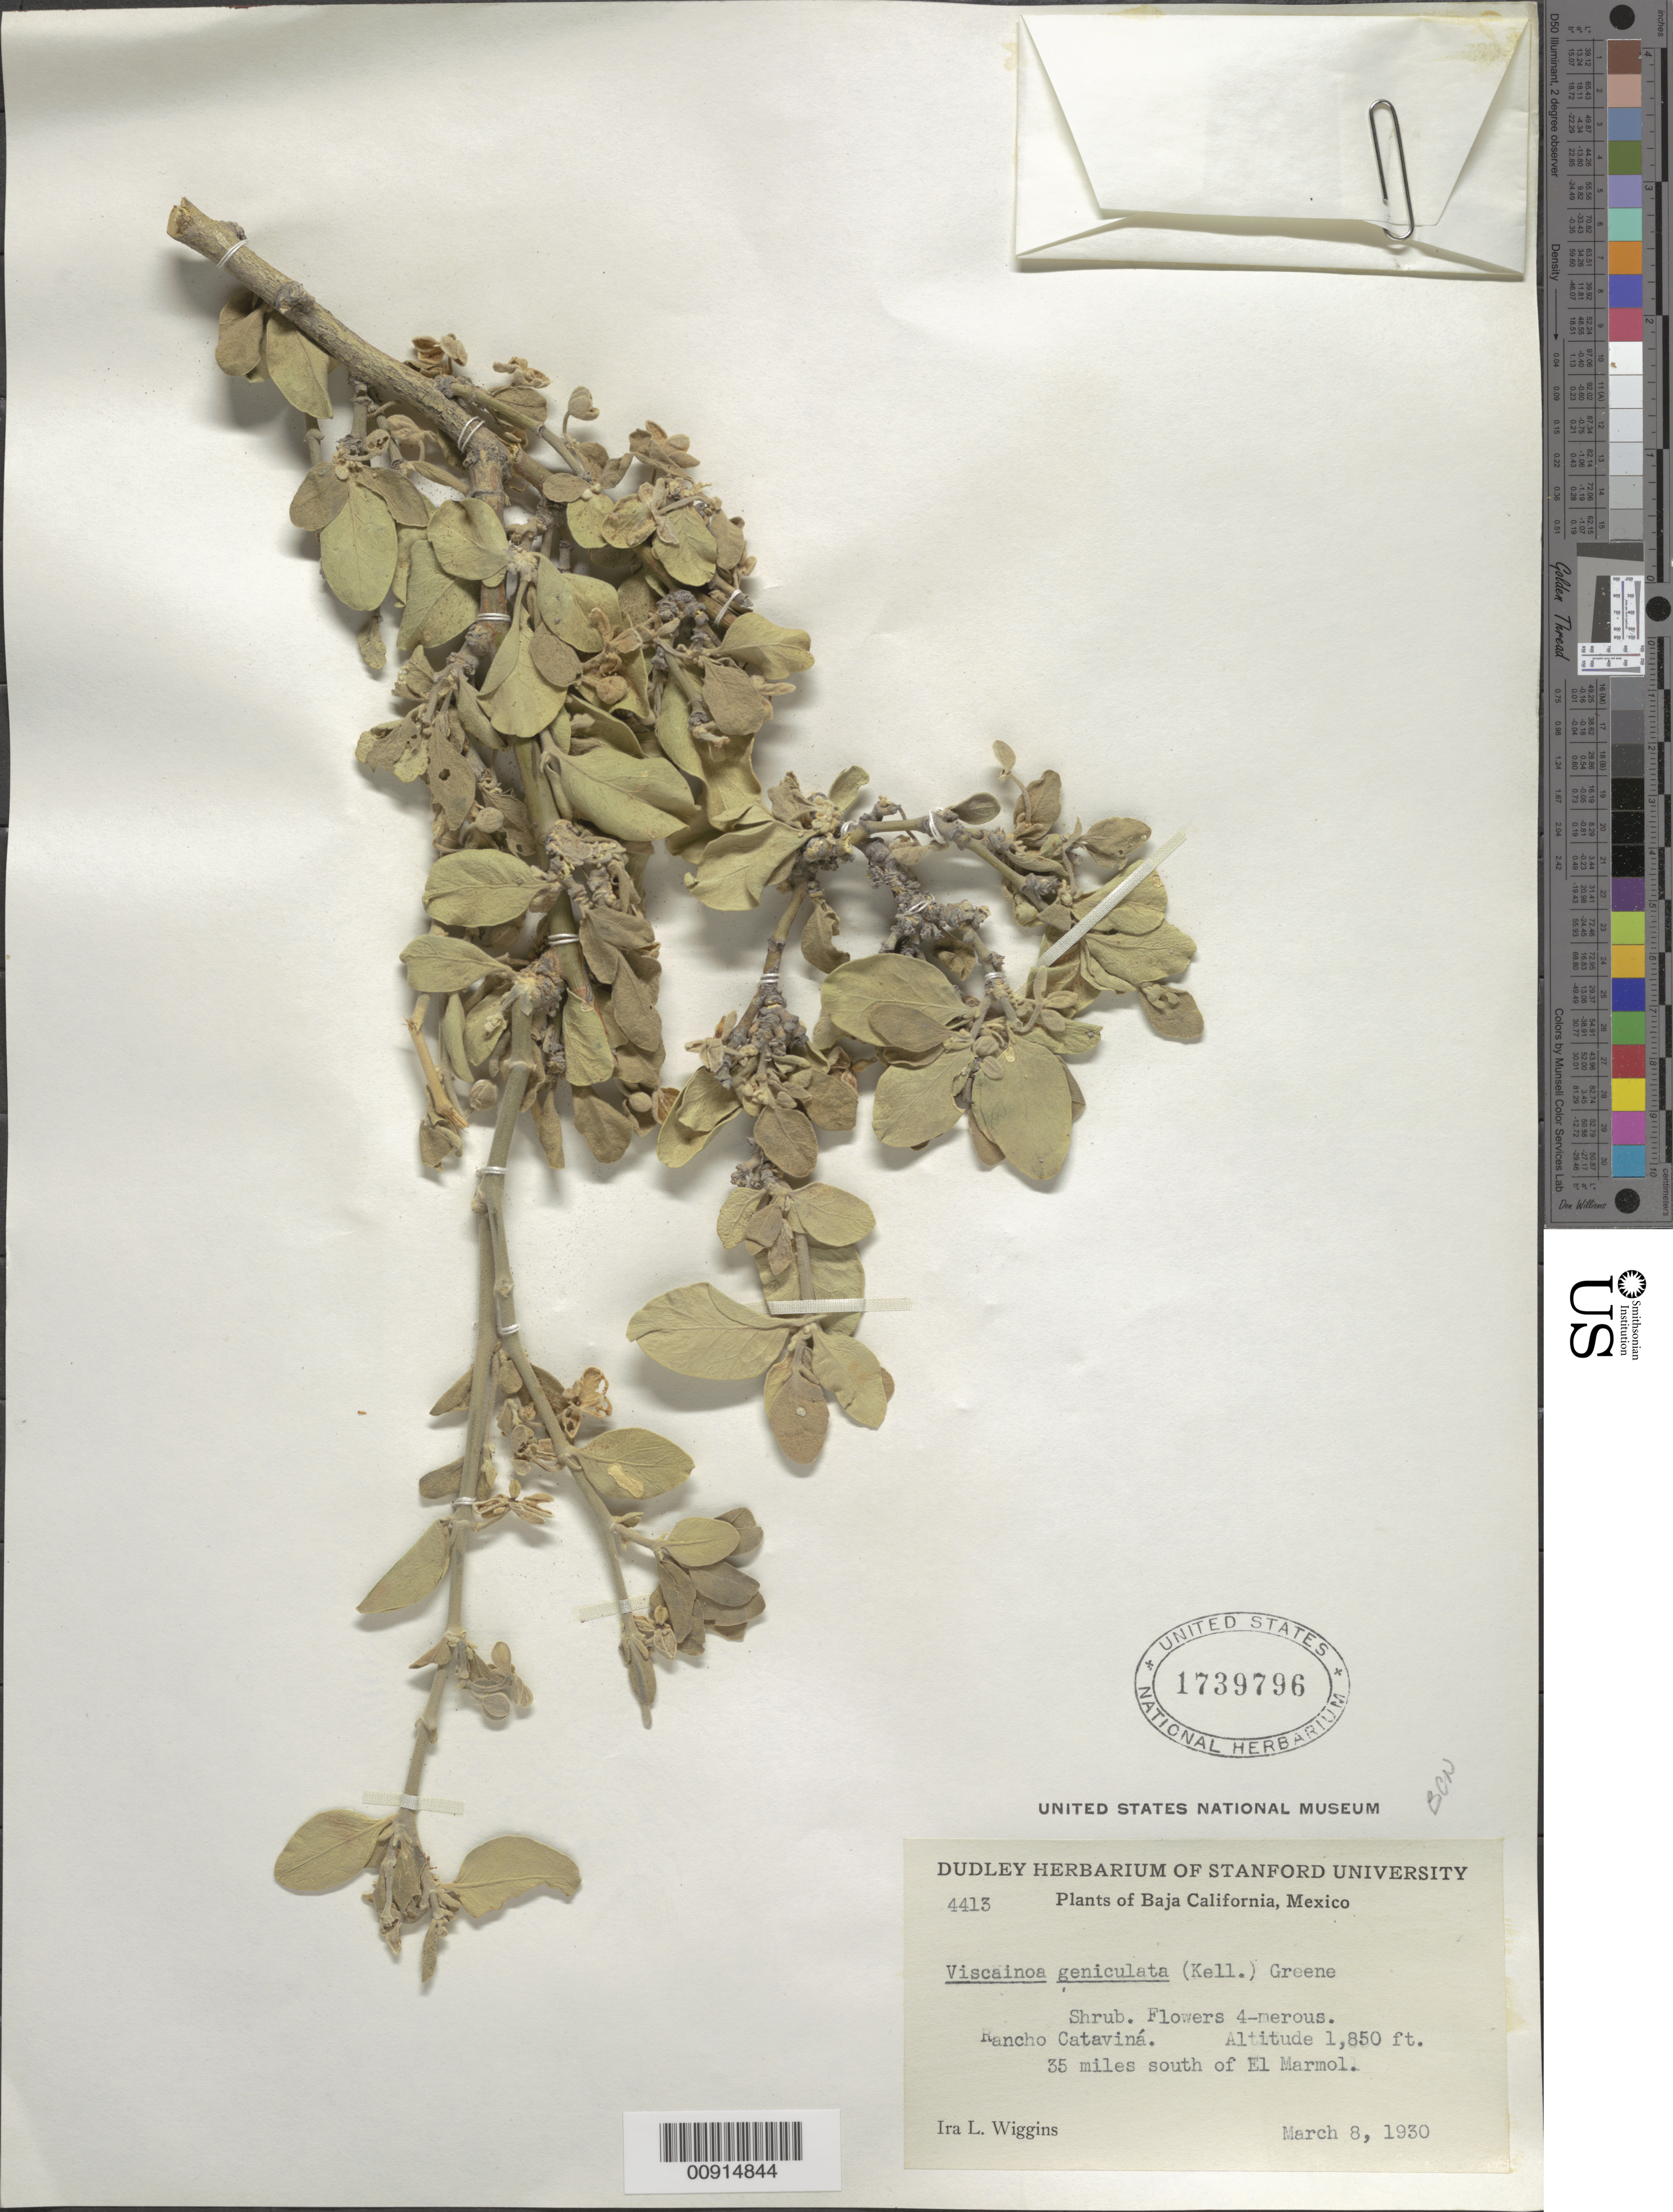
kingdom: Plantae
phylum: Tracheophyta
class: Magnoliopsida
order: Zygophyllales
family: Zygophyllaceae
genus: Viscainoa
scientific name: Viscainoa geniculata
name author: (Kellogg) Greene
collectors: I. L. Wiggins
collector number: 4413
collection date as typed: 08 Mar 1930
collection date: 1930-03-08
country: Mexico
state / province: Baja California Norte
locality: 35 miles south of El Mármol. Rancho Cataviná. Baja California.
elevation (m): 564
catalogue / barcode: US 1739796